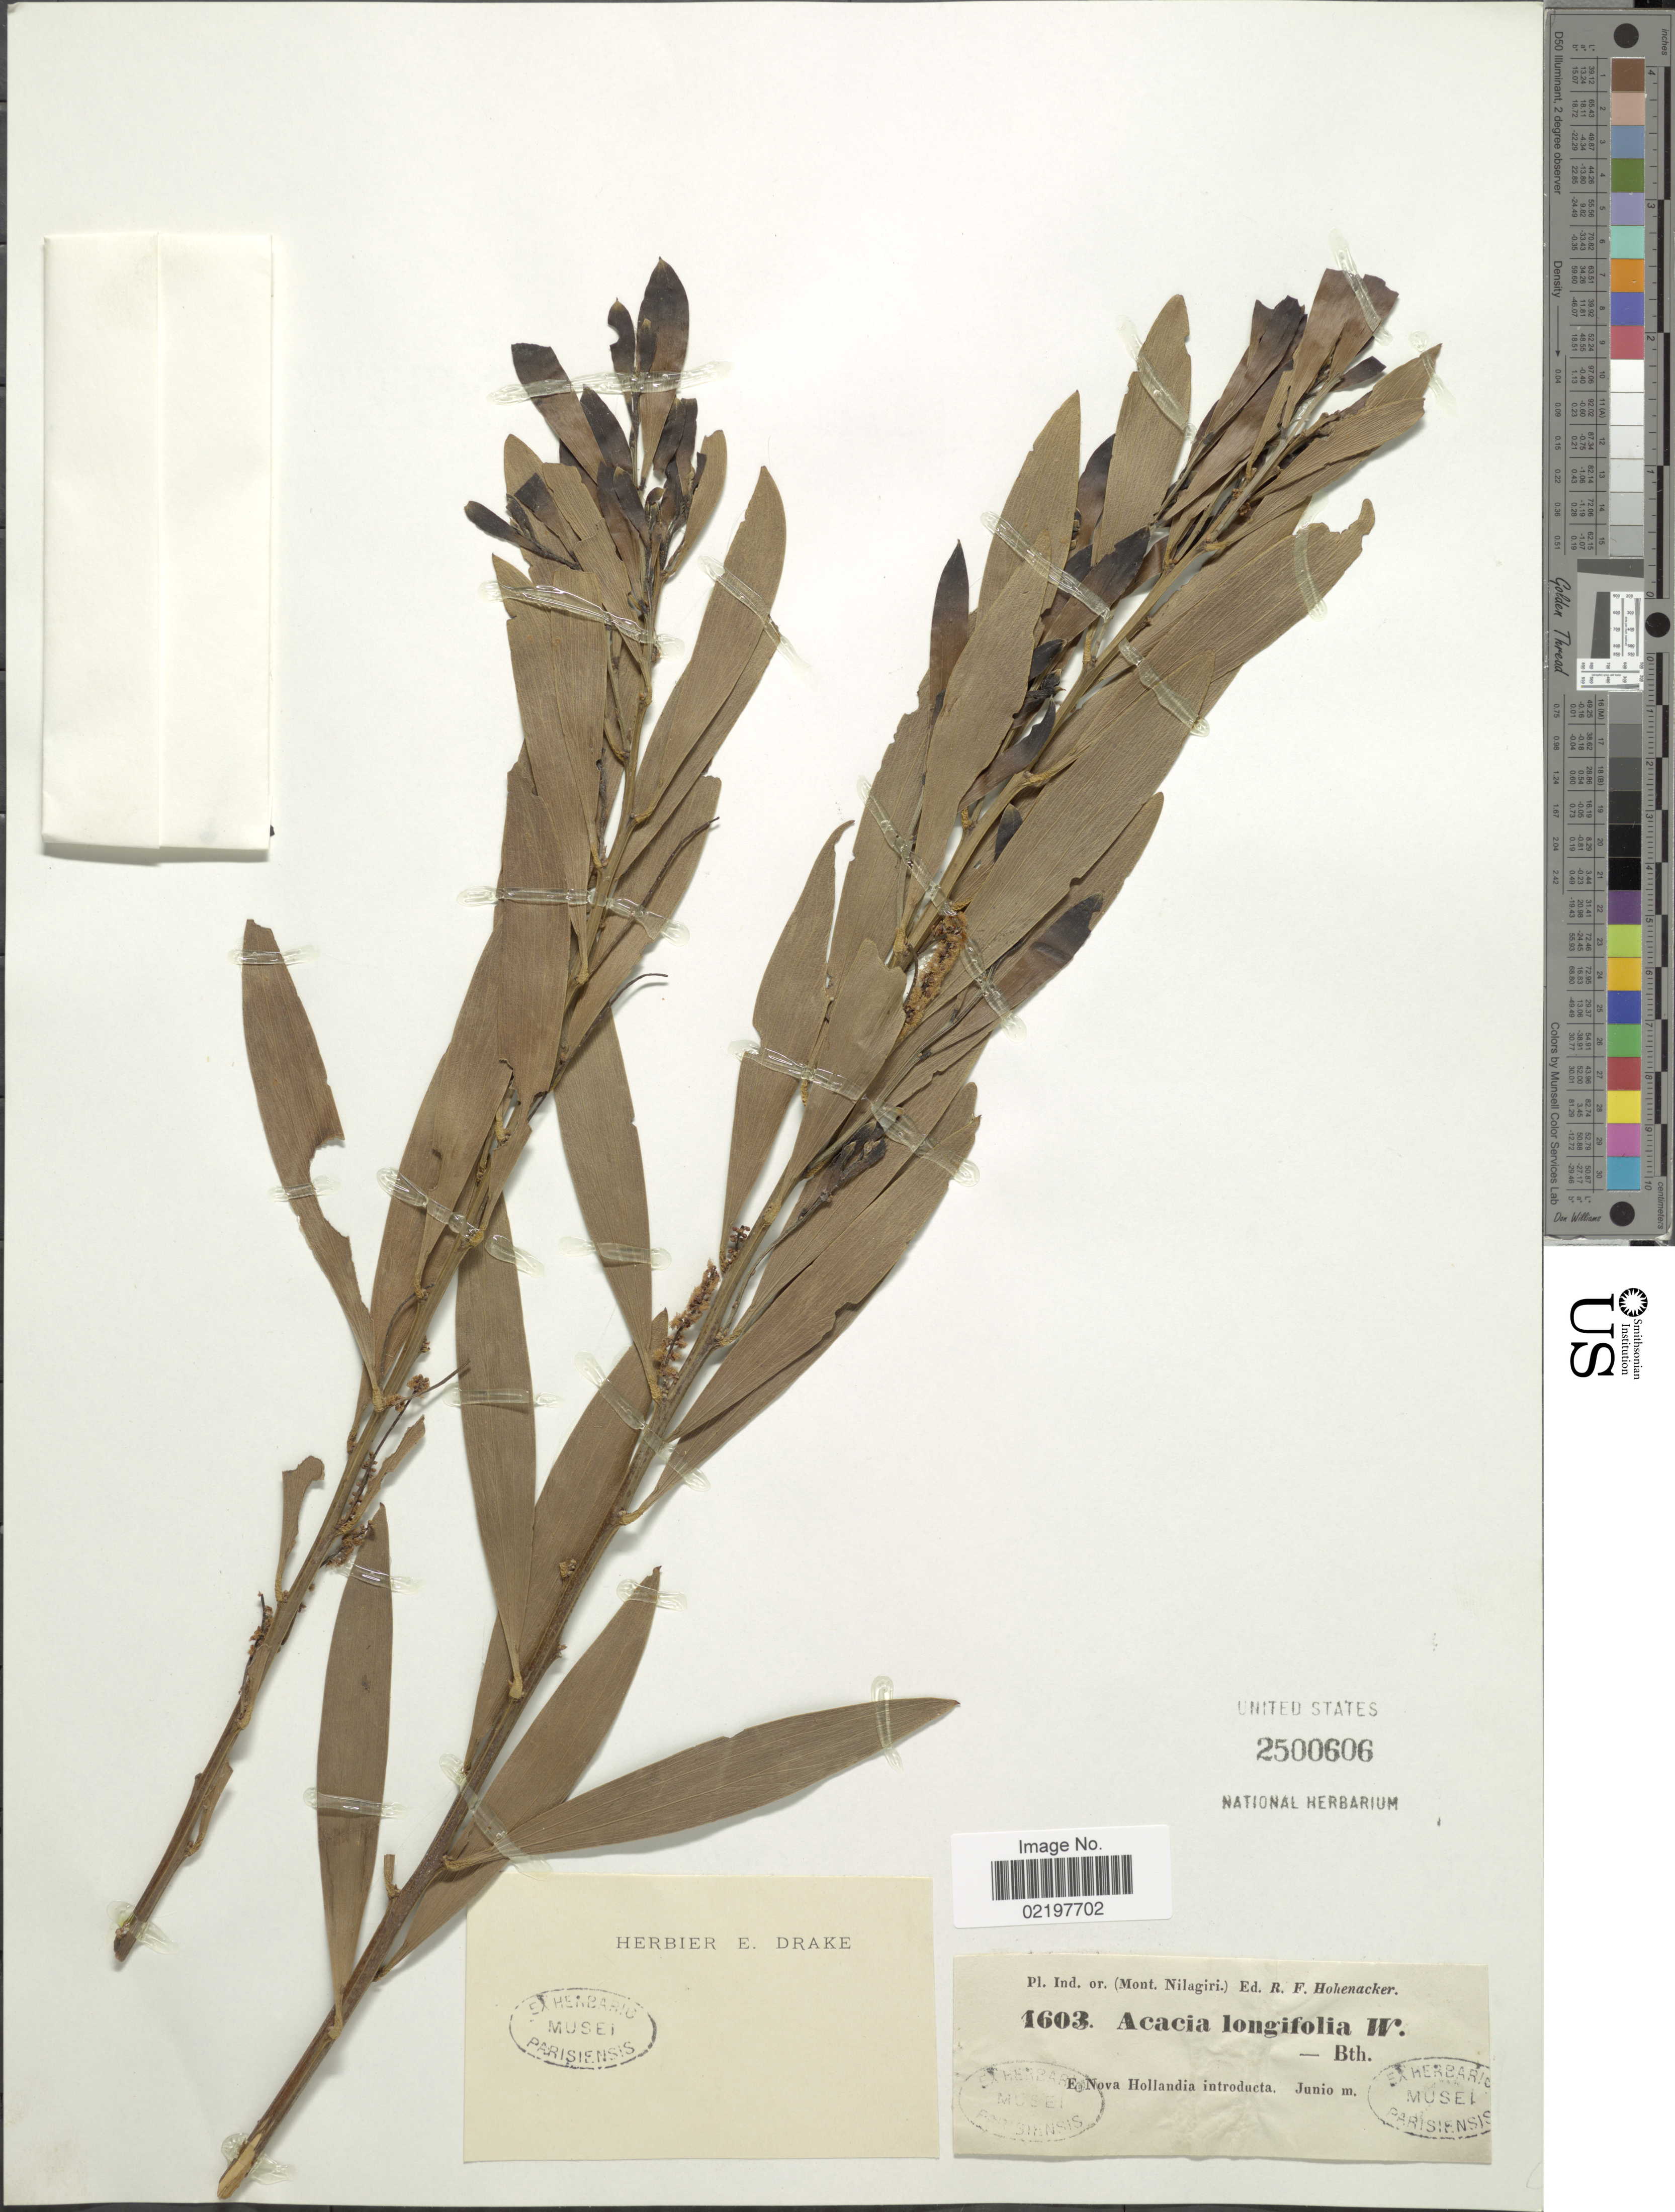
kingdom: Plantae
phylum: Tracheophyta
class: Magnoliopsida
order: Fabales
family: Fabaceae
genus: Acacia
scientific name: Acacia longifolia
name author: (Andrews) Willd.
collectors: R. F. Hohenacker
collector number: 1603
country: India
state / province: Orissa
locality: Pl. Ind. or. (Mont. Nilagiri), E Nova Hollandia introducta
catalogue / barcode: US 2500606